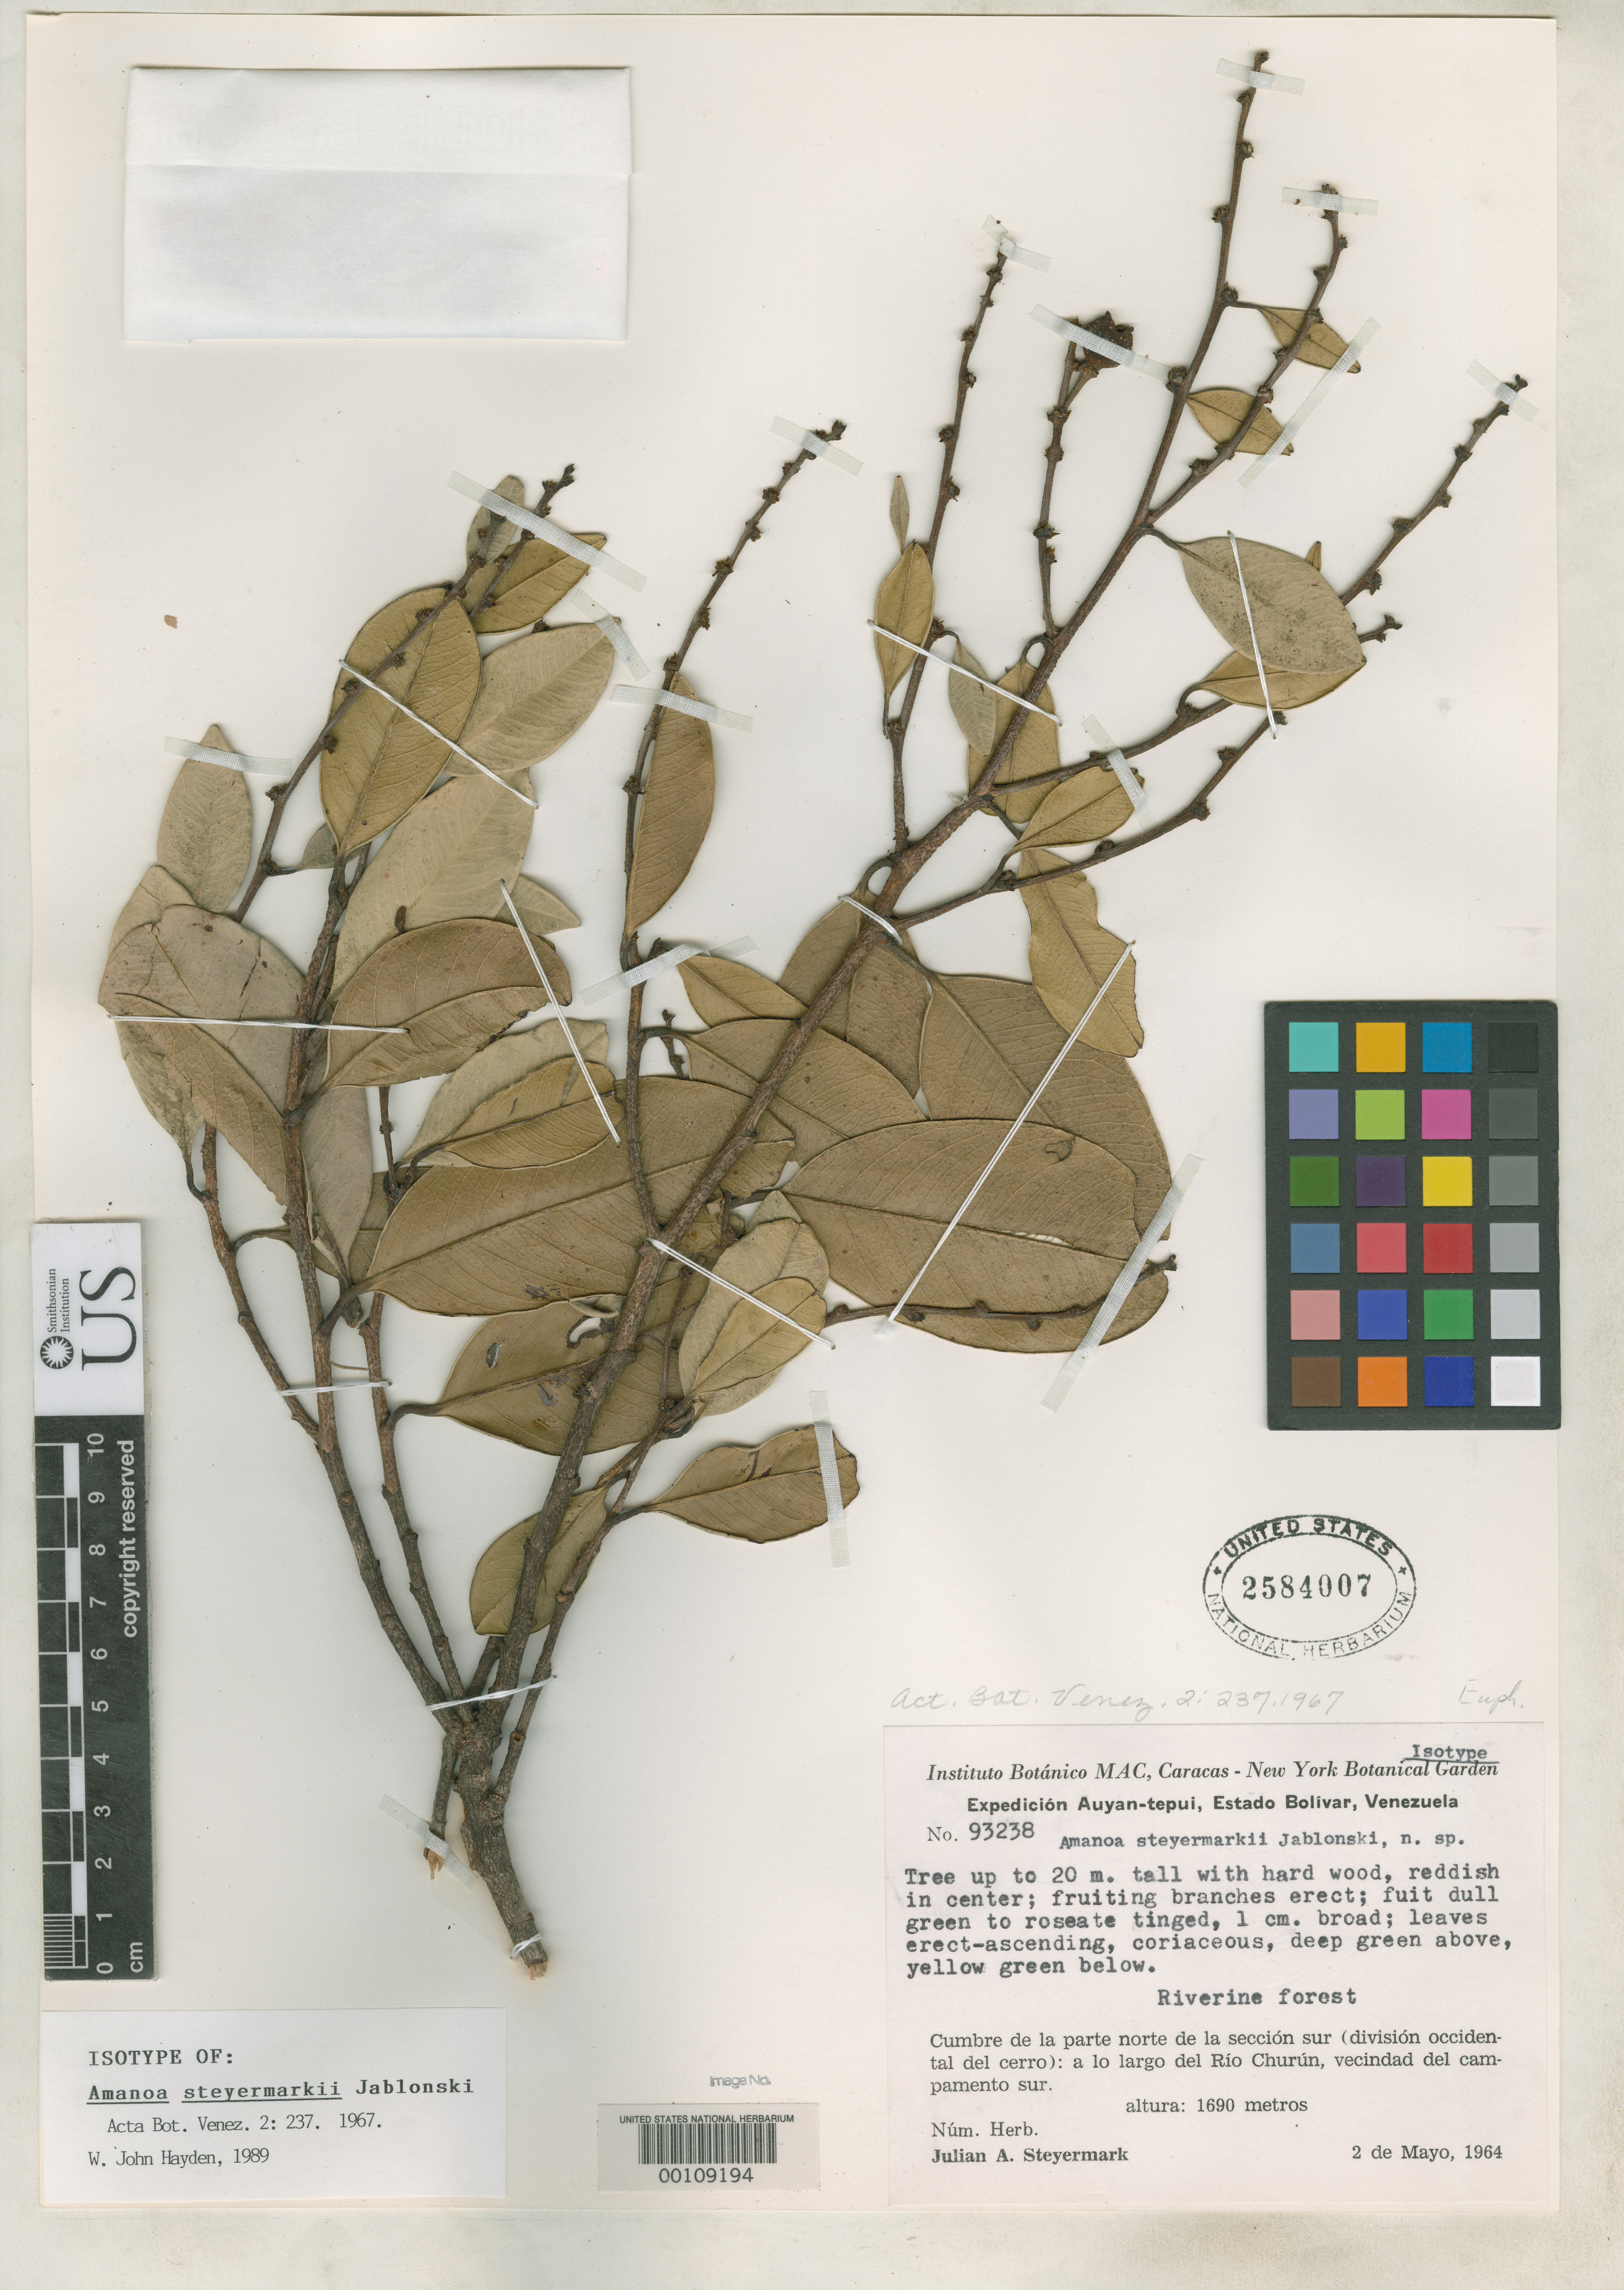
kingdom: Plantae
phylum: Tracheophyta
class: Magnoliopsida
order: Malpighiales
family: Phyllanthaceae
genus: Amanoa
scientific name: Amanoa steyermarkii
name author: Jabl.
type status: Isotype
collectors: J. Steyermark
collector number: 93238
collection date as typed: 02 May 1964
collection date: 1964-05-02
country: Venezuela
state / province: Bolivar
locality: Rio Churun, division Occidental Delcerro.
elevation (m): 1690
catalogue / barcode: US 2584007